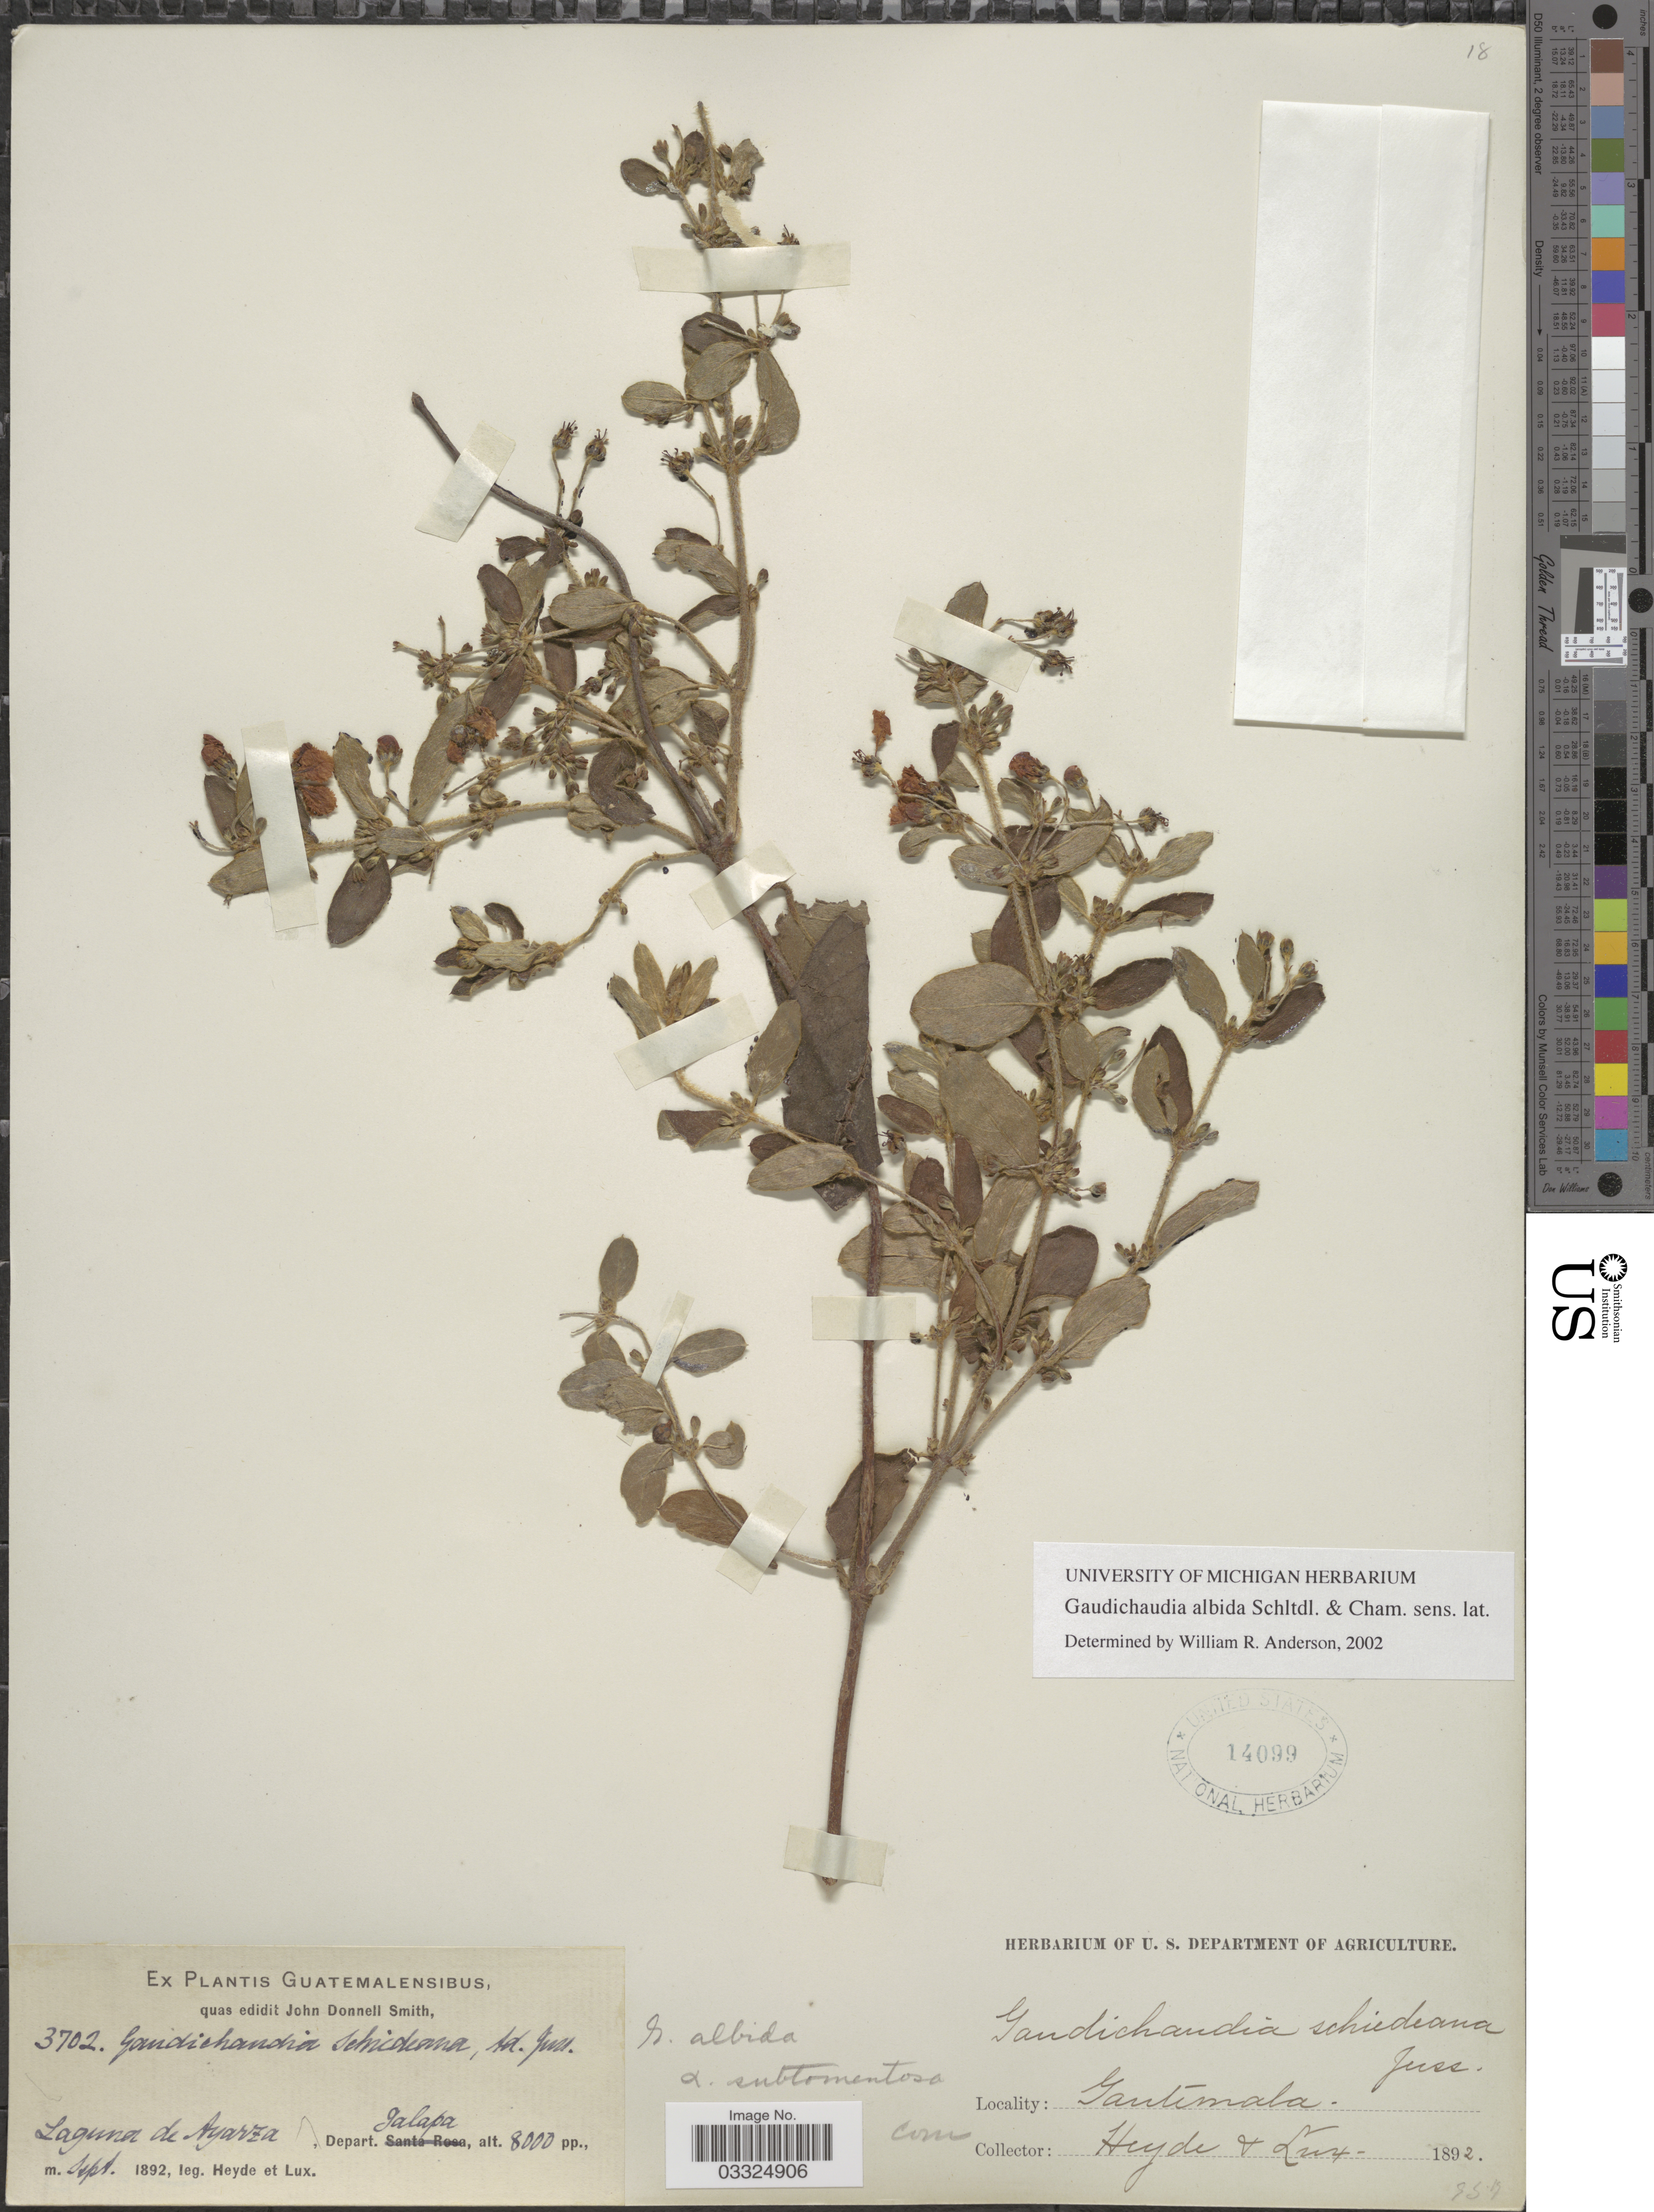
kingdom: Plantae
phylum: Tracheophyta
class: Magnoliopsida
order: Malpighiales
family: Malpighiaceae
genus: Gaudichaudia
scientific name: Gaudichaudia albida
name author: Schltdl. & Cham.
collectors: Heyde & Lux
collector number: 3702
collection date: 1892-09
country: Guatemala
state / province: Jalapa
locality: Laguna de Ayarza, Depart. Jalapa.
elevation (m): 2438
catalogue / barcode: US 14099